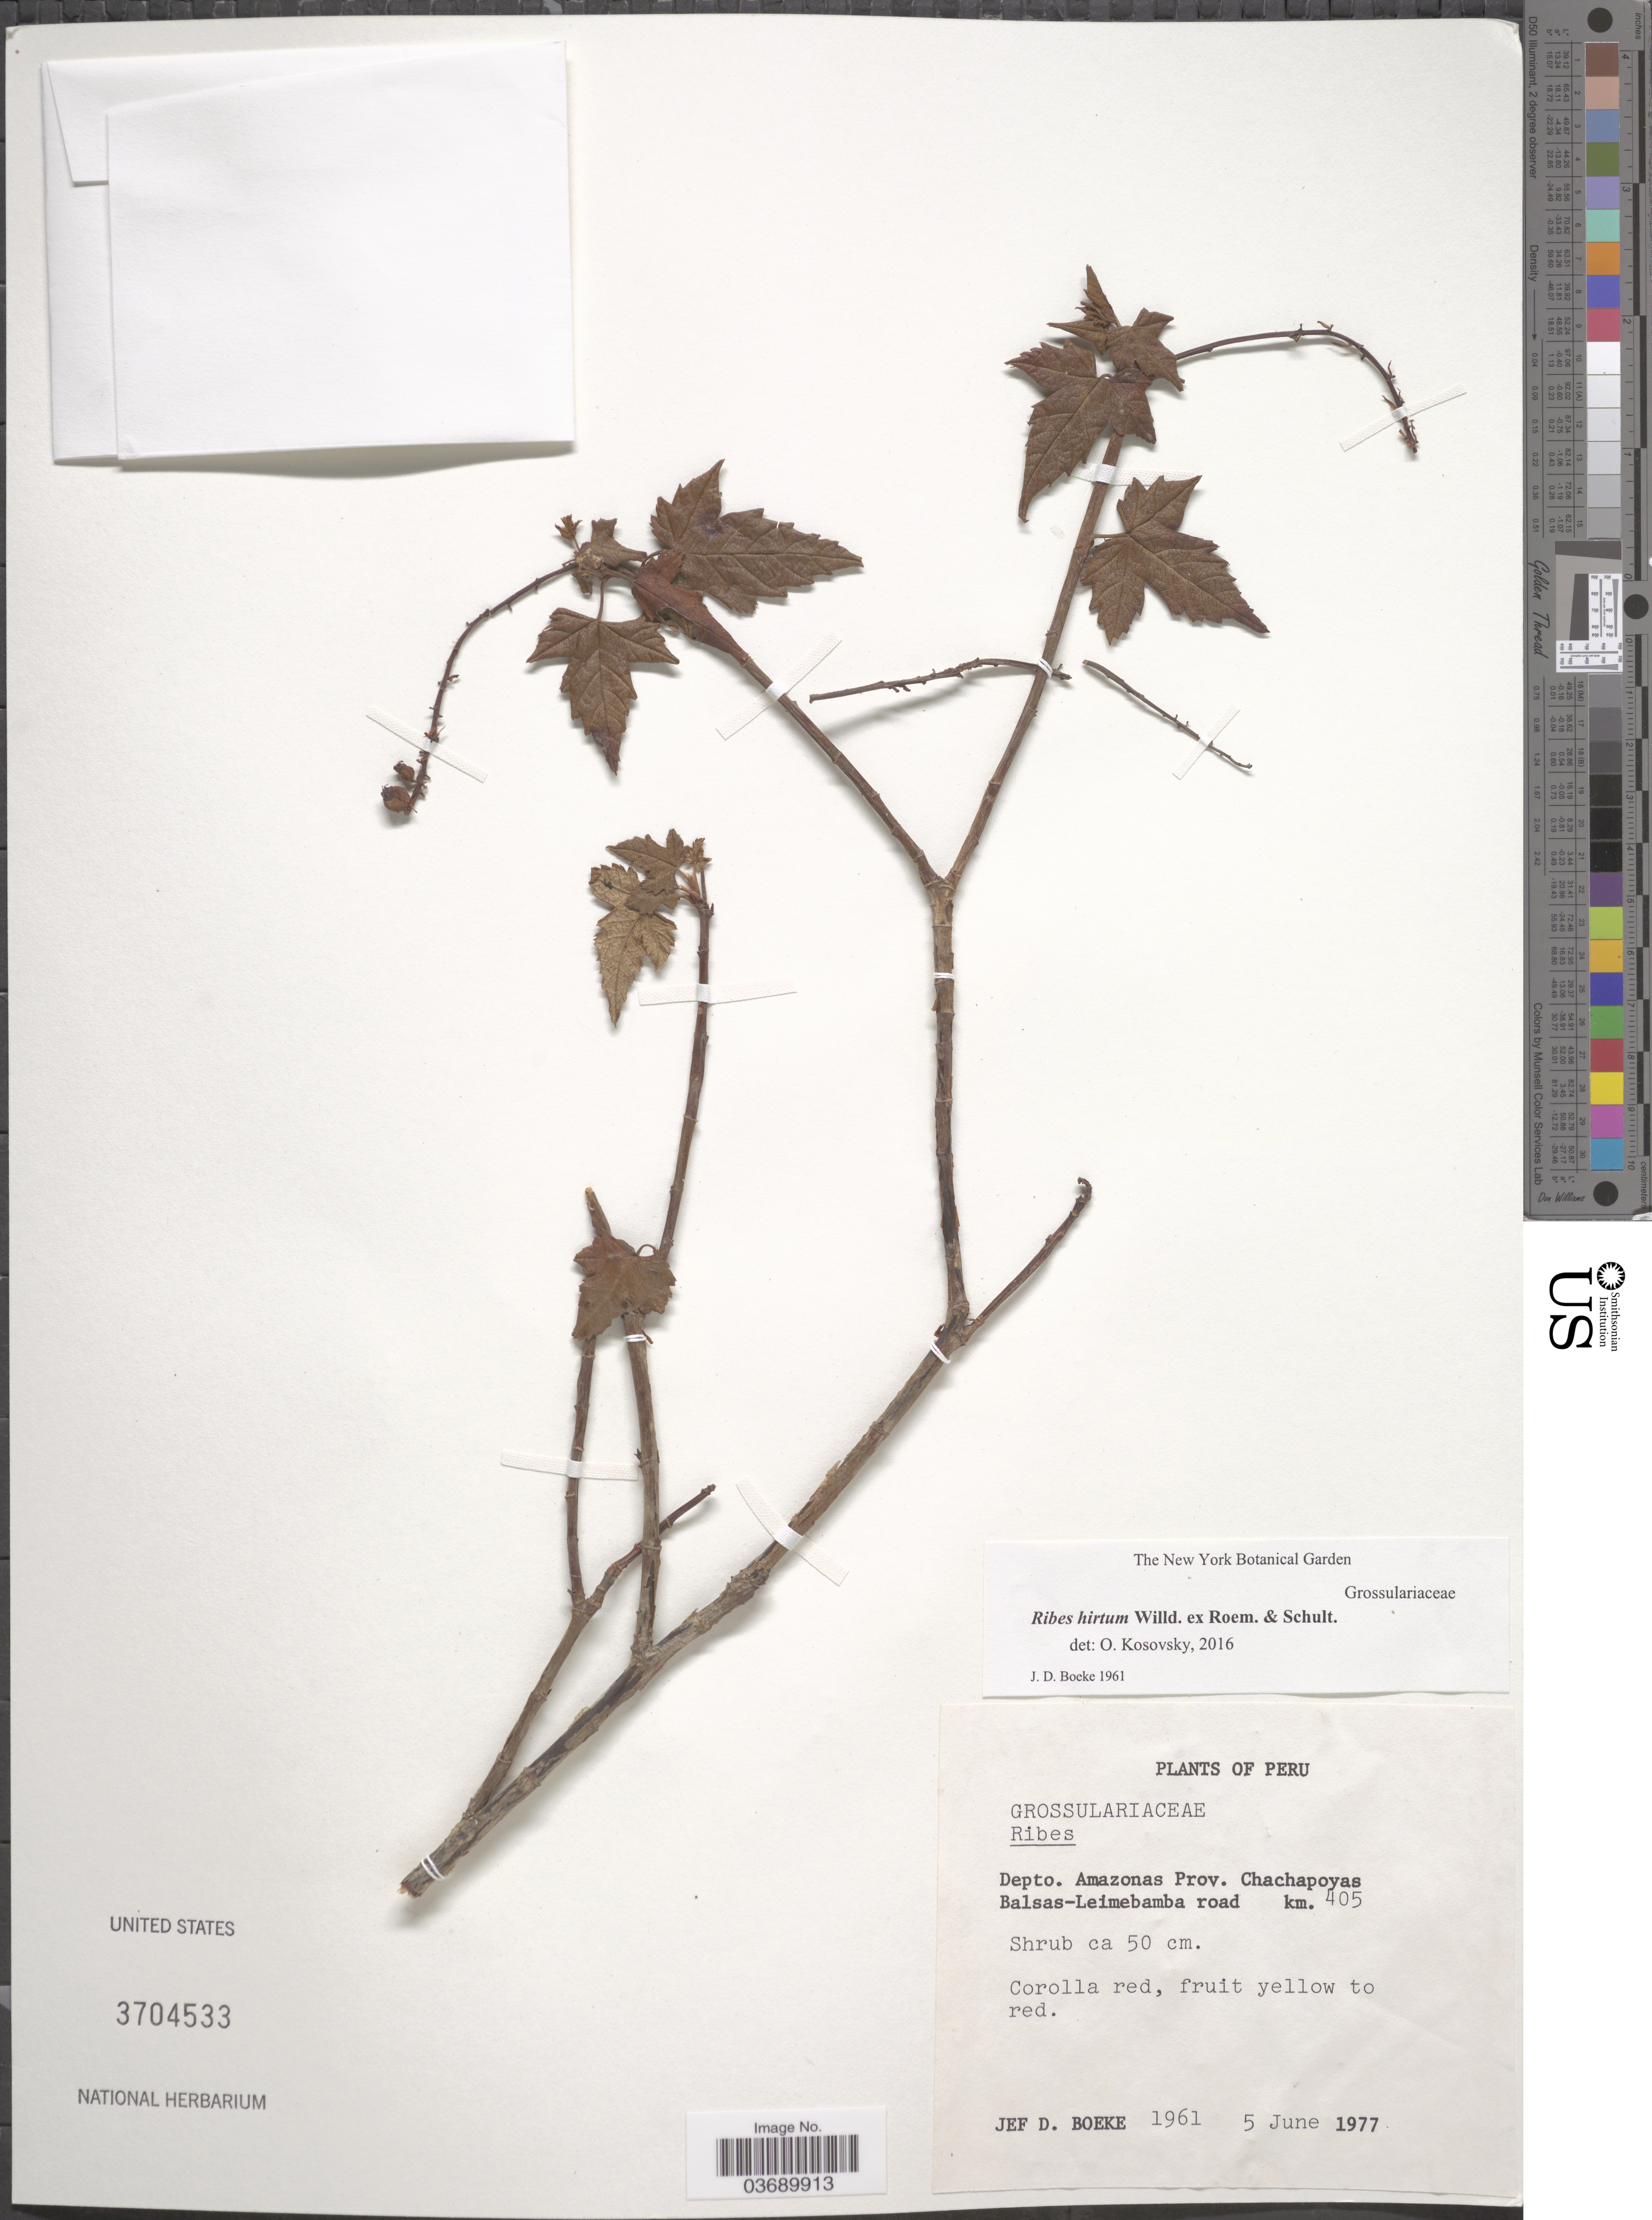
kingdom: Plantae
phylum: Tracheophyta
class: Magnoliopsida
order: Saxifragales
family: Grossulariaceae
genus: Ribes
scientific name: Ribes hirtum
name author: Roem. & Schult.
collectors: J. Boeke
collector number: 1961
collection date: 1977-06-05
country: Peru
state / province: Amazonas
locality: Depto. Amazonas, Prov. Chachapoyas, Balsas-Leimebamba road km. 405.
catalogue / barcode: US 3704533